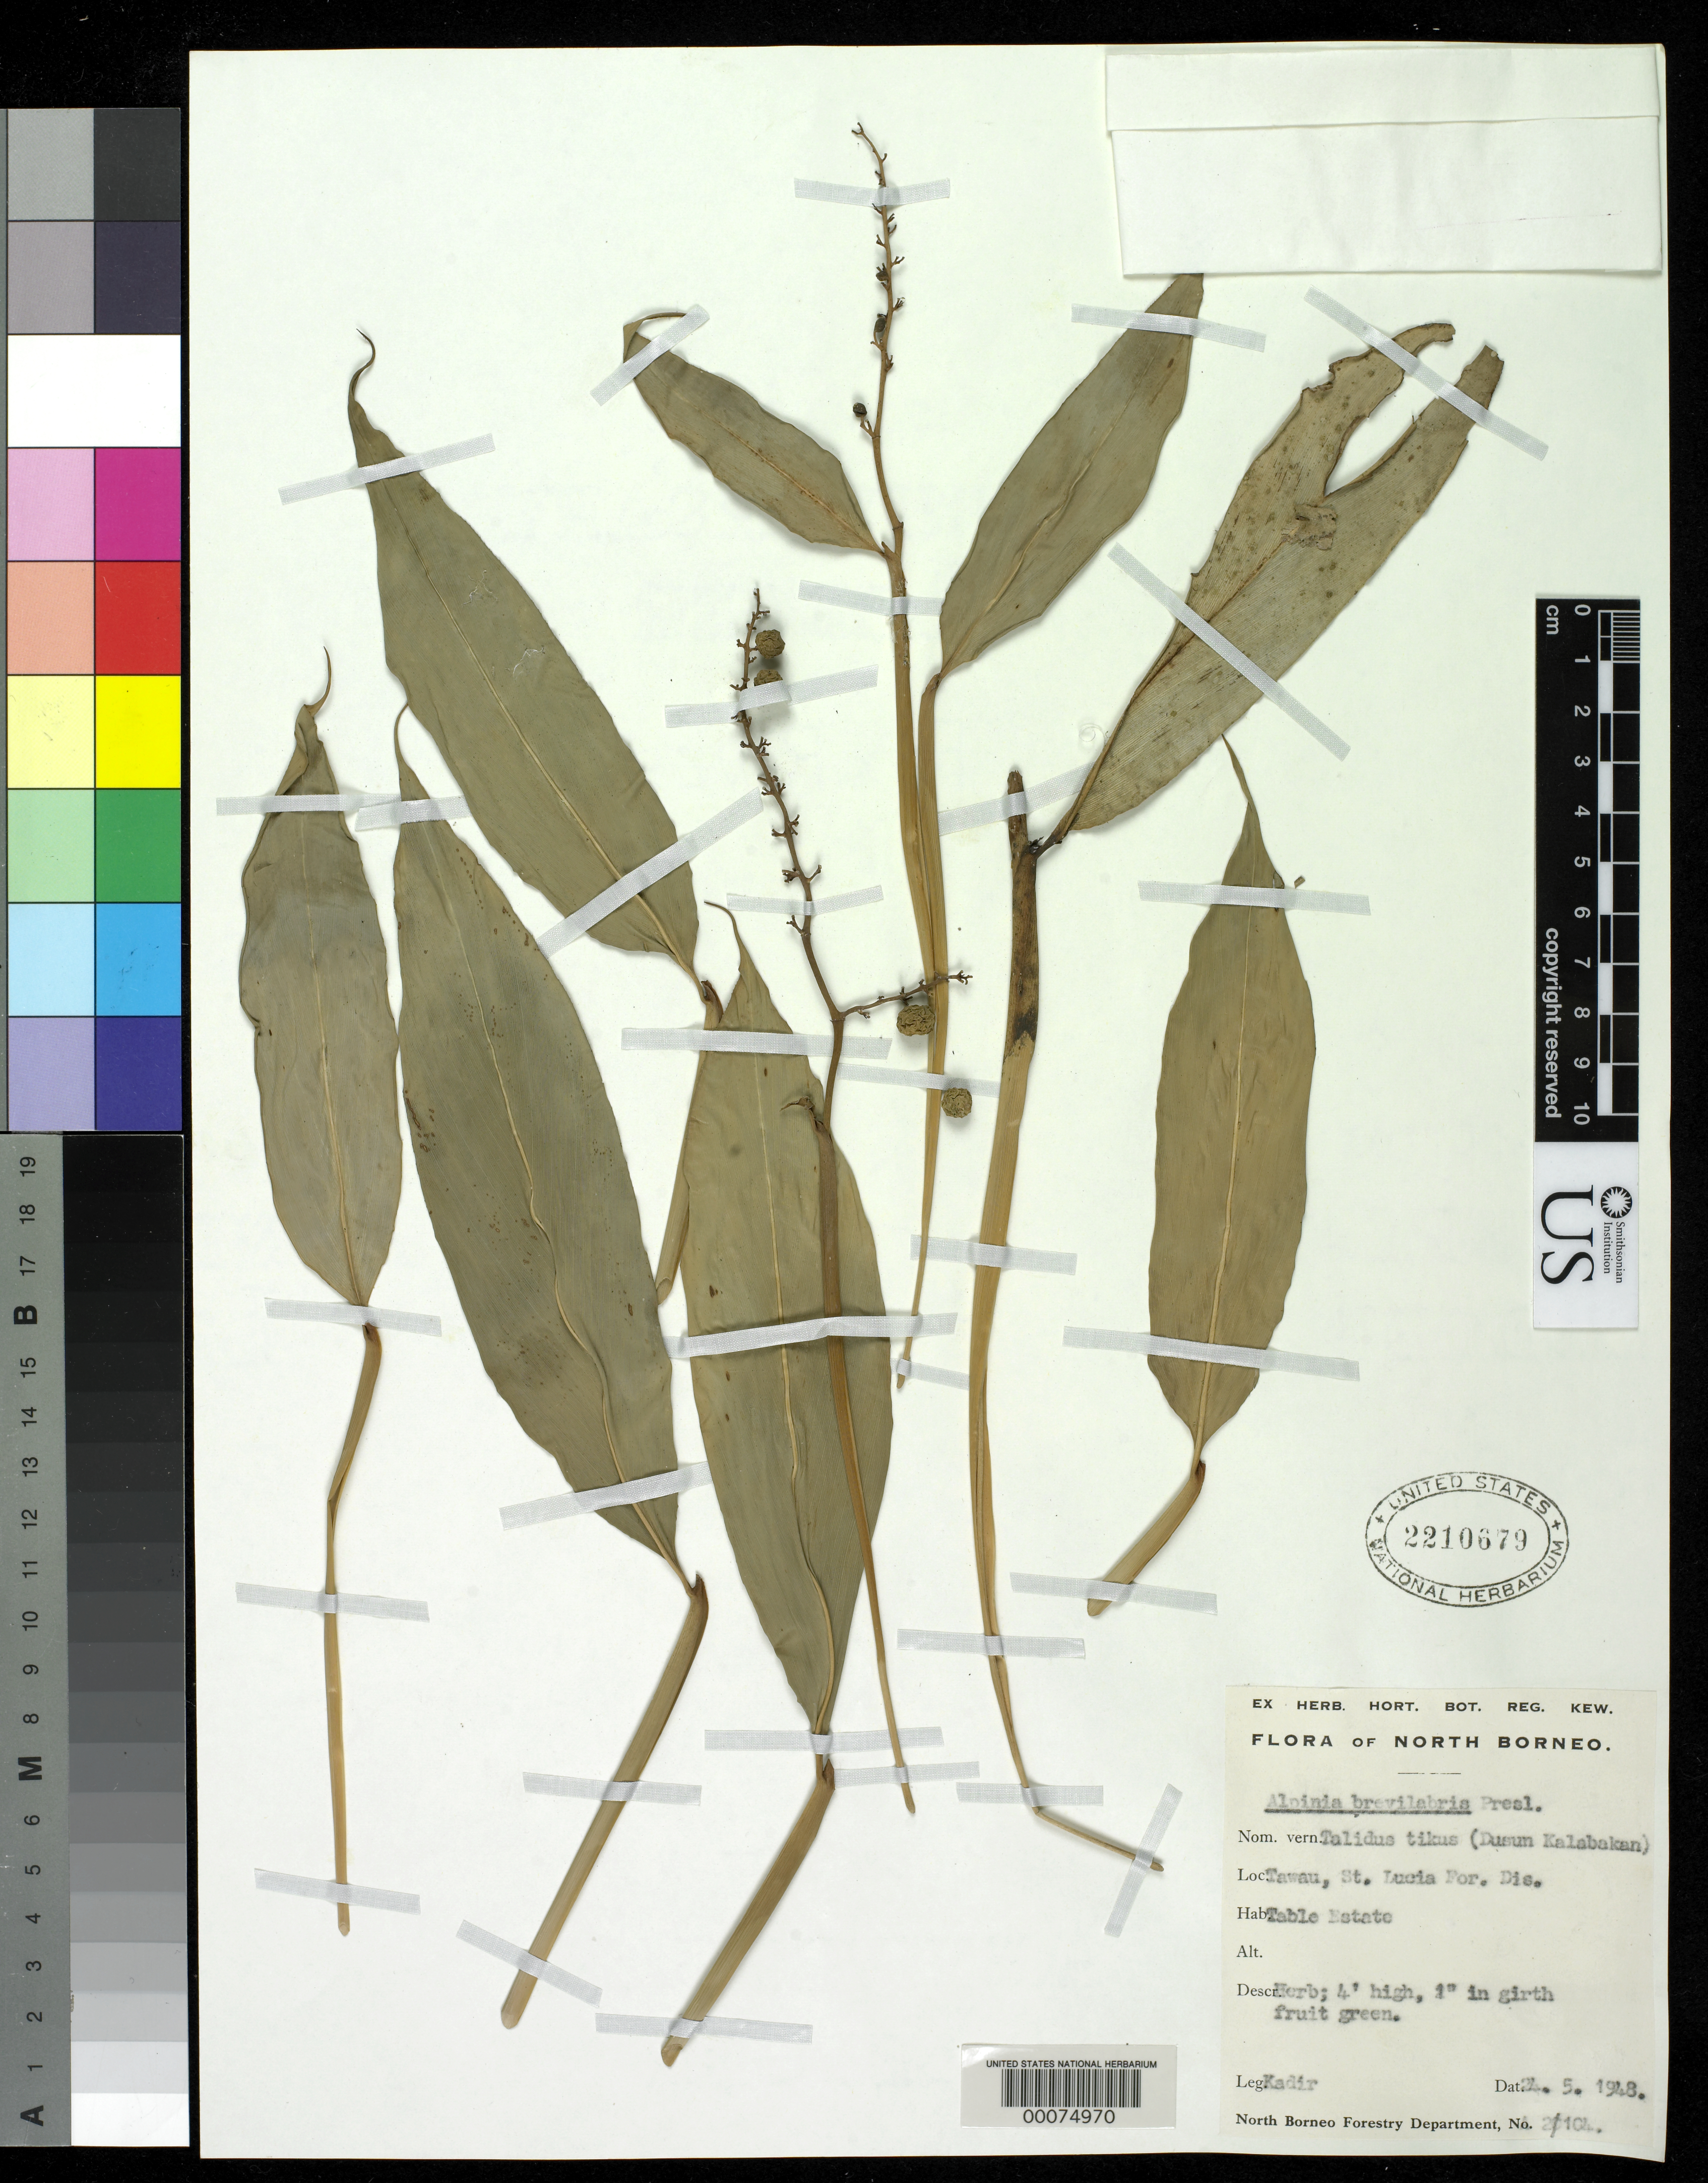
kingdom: Plantae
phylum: Tracheophyta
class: Liliopsida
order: Zingiberales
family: Zingiberaceae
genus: Alpinia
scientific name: Alpinia brevilabris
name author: C. Presl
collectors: -. Kadir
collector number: North Borneo For Dept 2104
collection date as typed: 24 May 1948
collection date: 1948-05-24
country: Malaysia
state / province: Sabah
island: Borneo I.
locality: North Borneo, Tawau, St. Lucia For. Dis.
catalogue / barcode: US 2210679